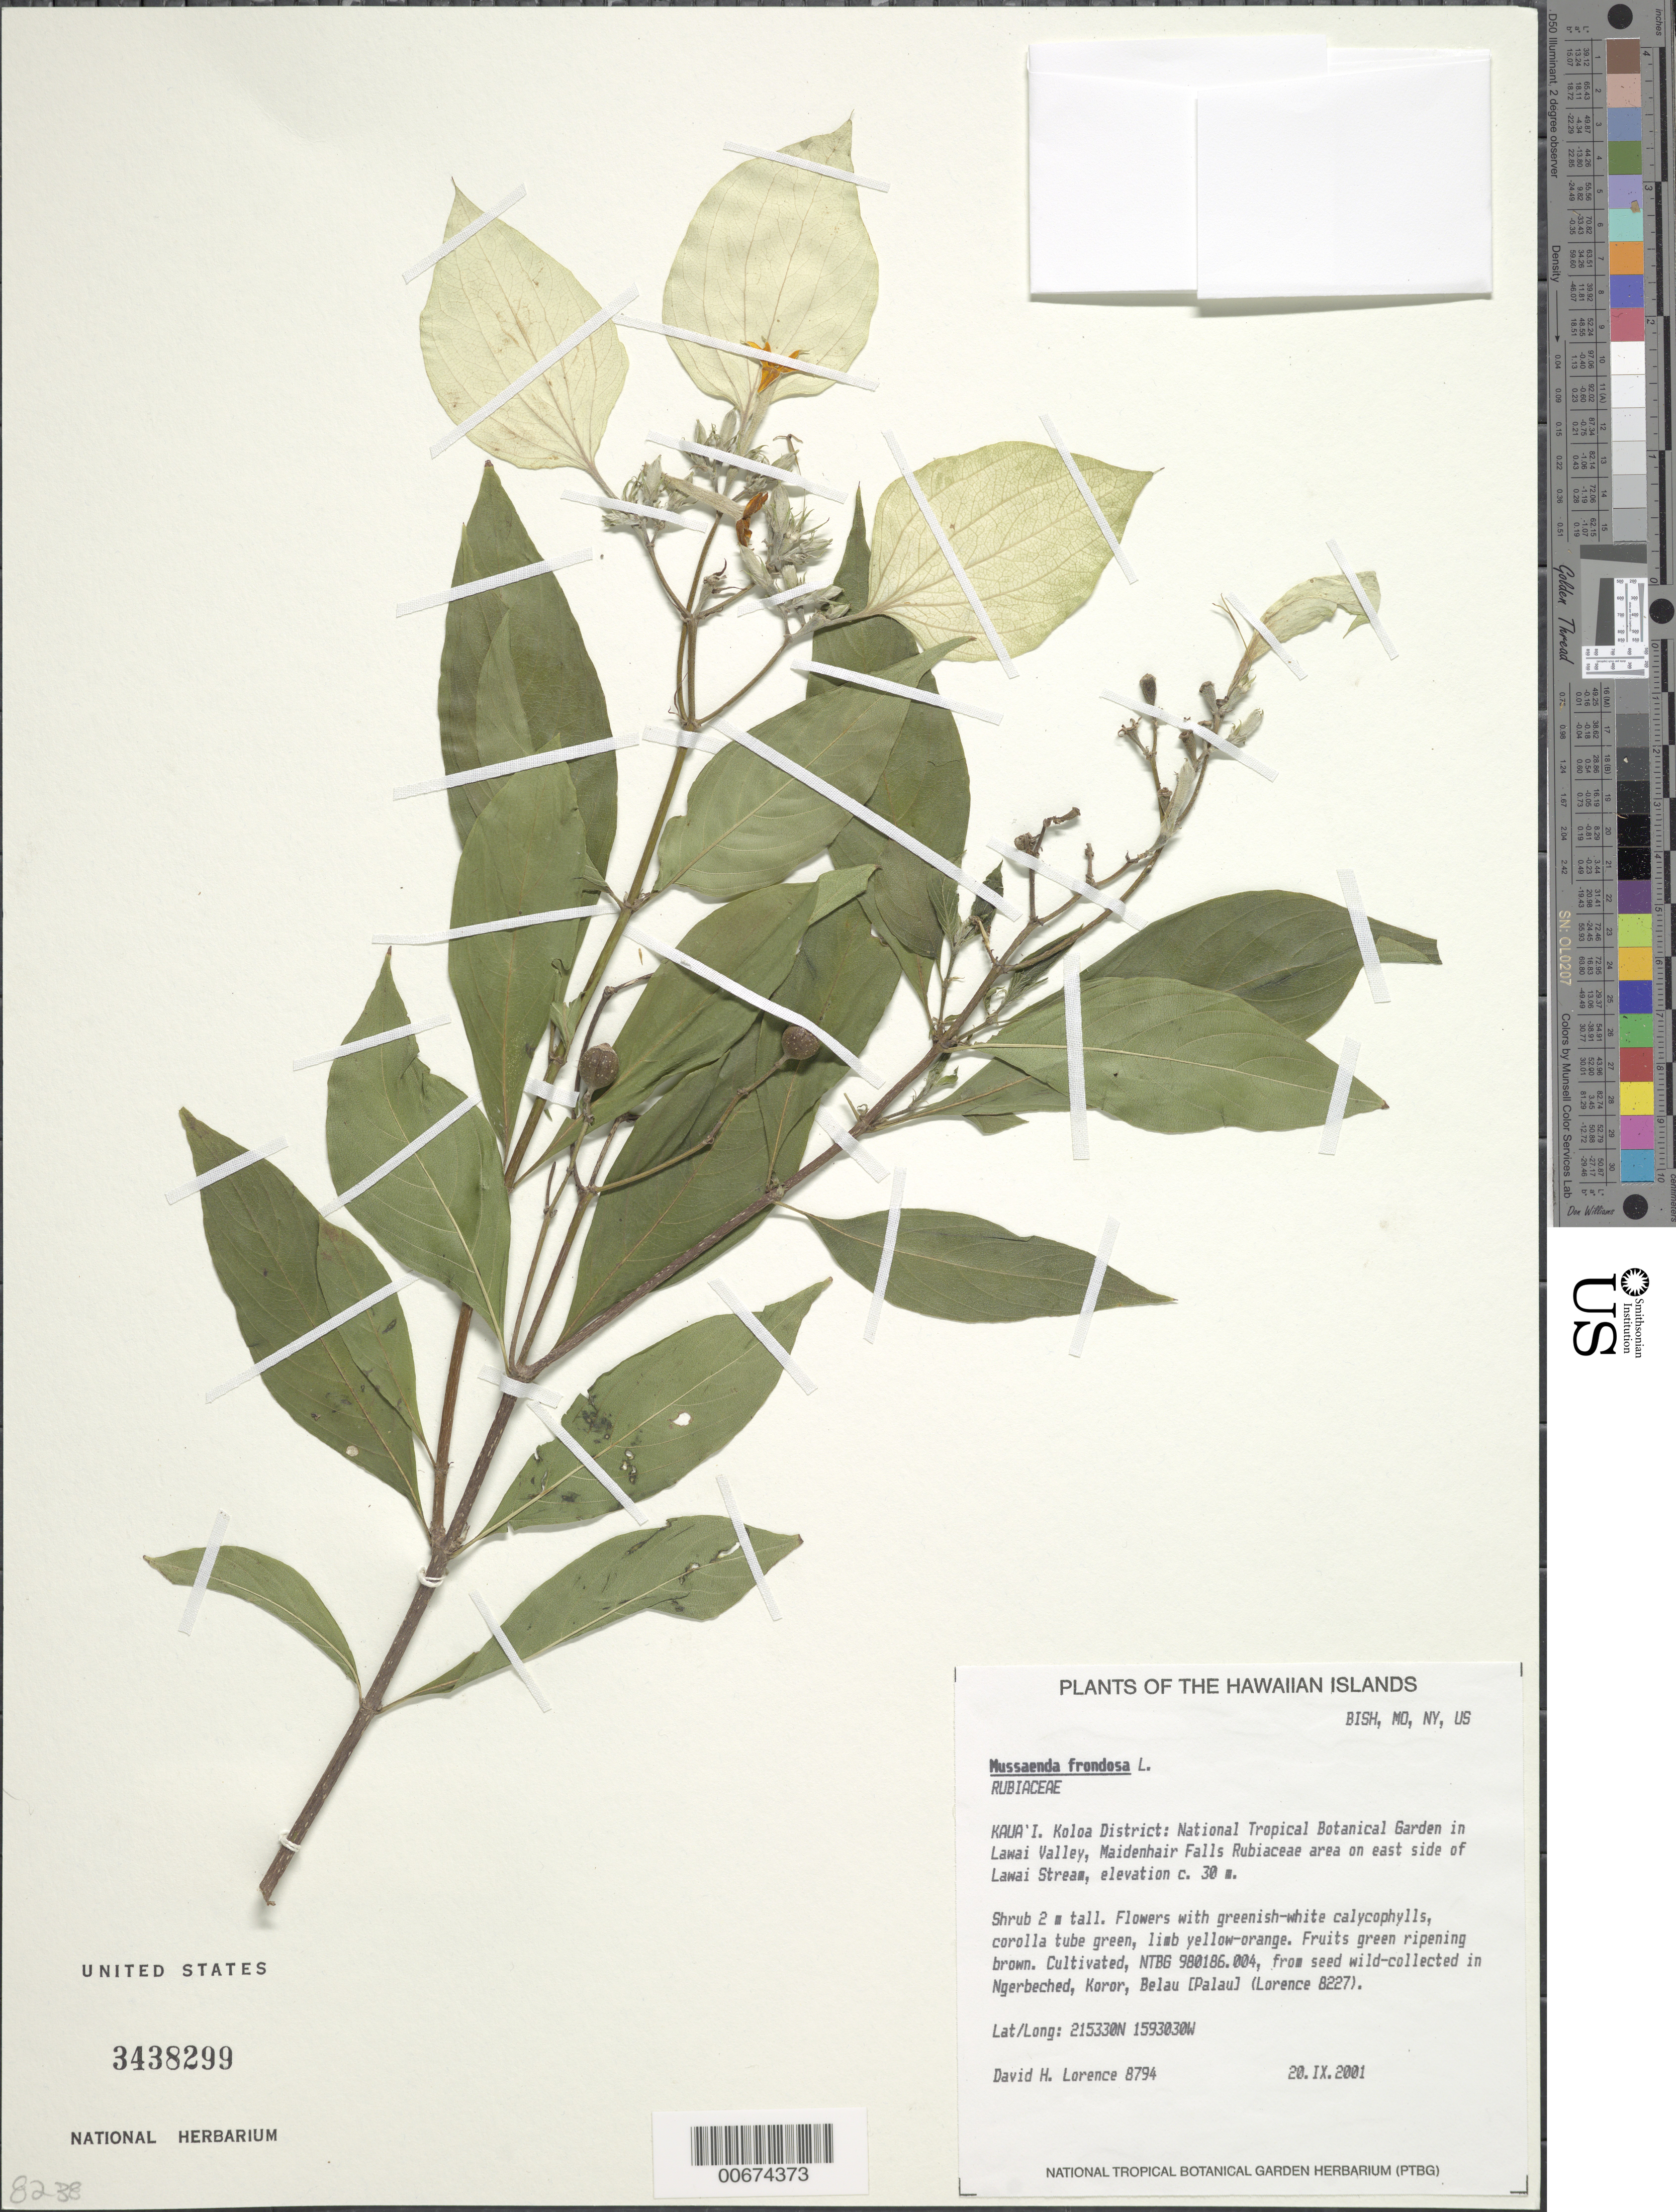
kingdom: Plantae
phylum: Tracheophyta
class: Magnoliopsida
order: Gentianales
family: Rubiaceae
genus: Mussaenda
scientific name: Mussaenda frondosa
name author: L.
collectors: D. Lorence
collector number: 8794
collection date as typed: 20 Sep 2001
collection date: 2001-09-20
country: United States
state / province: Hawaii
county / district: Kauai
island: Kaua'i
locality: National Tropical Botanical Garden in Lawai Valley, Maidenhair Falls Rubiaceae area on east side of Lawai Stream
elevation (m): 30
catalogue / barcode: US 3438299